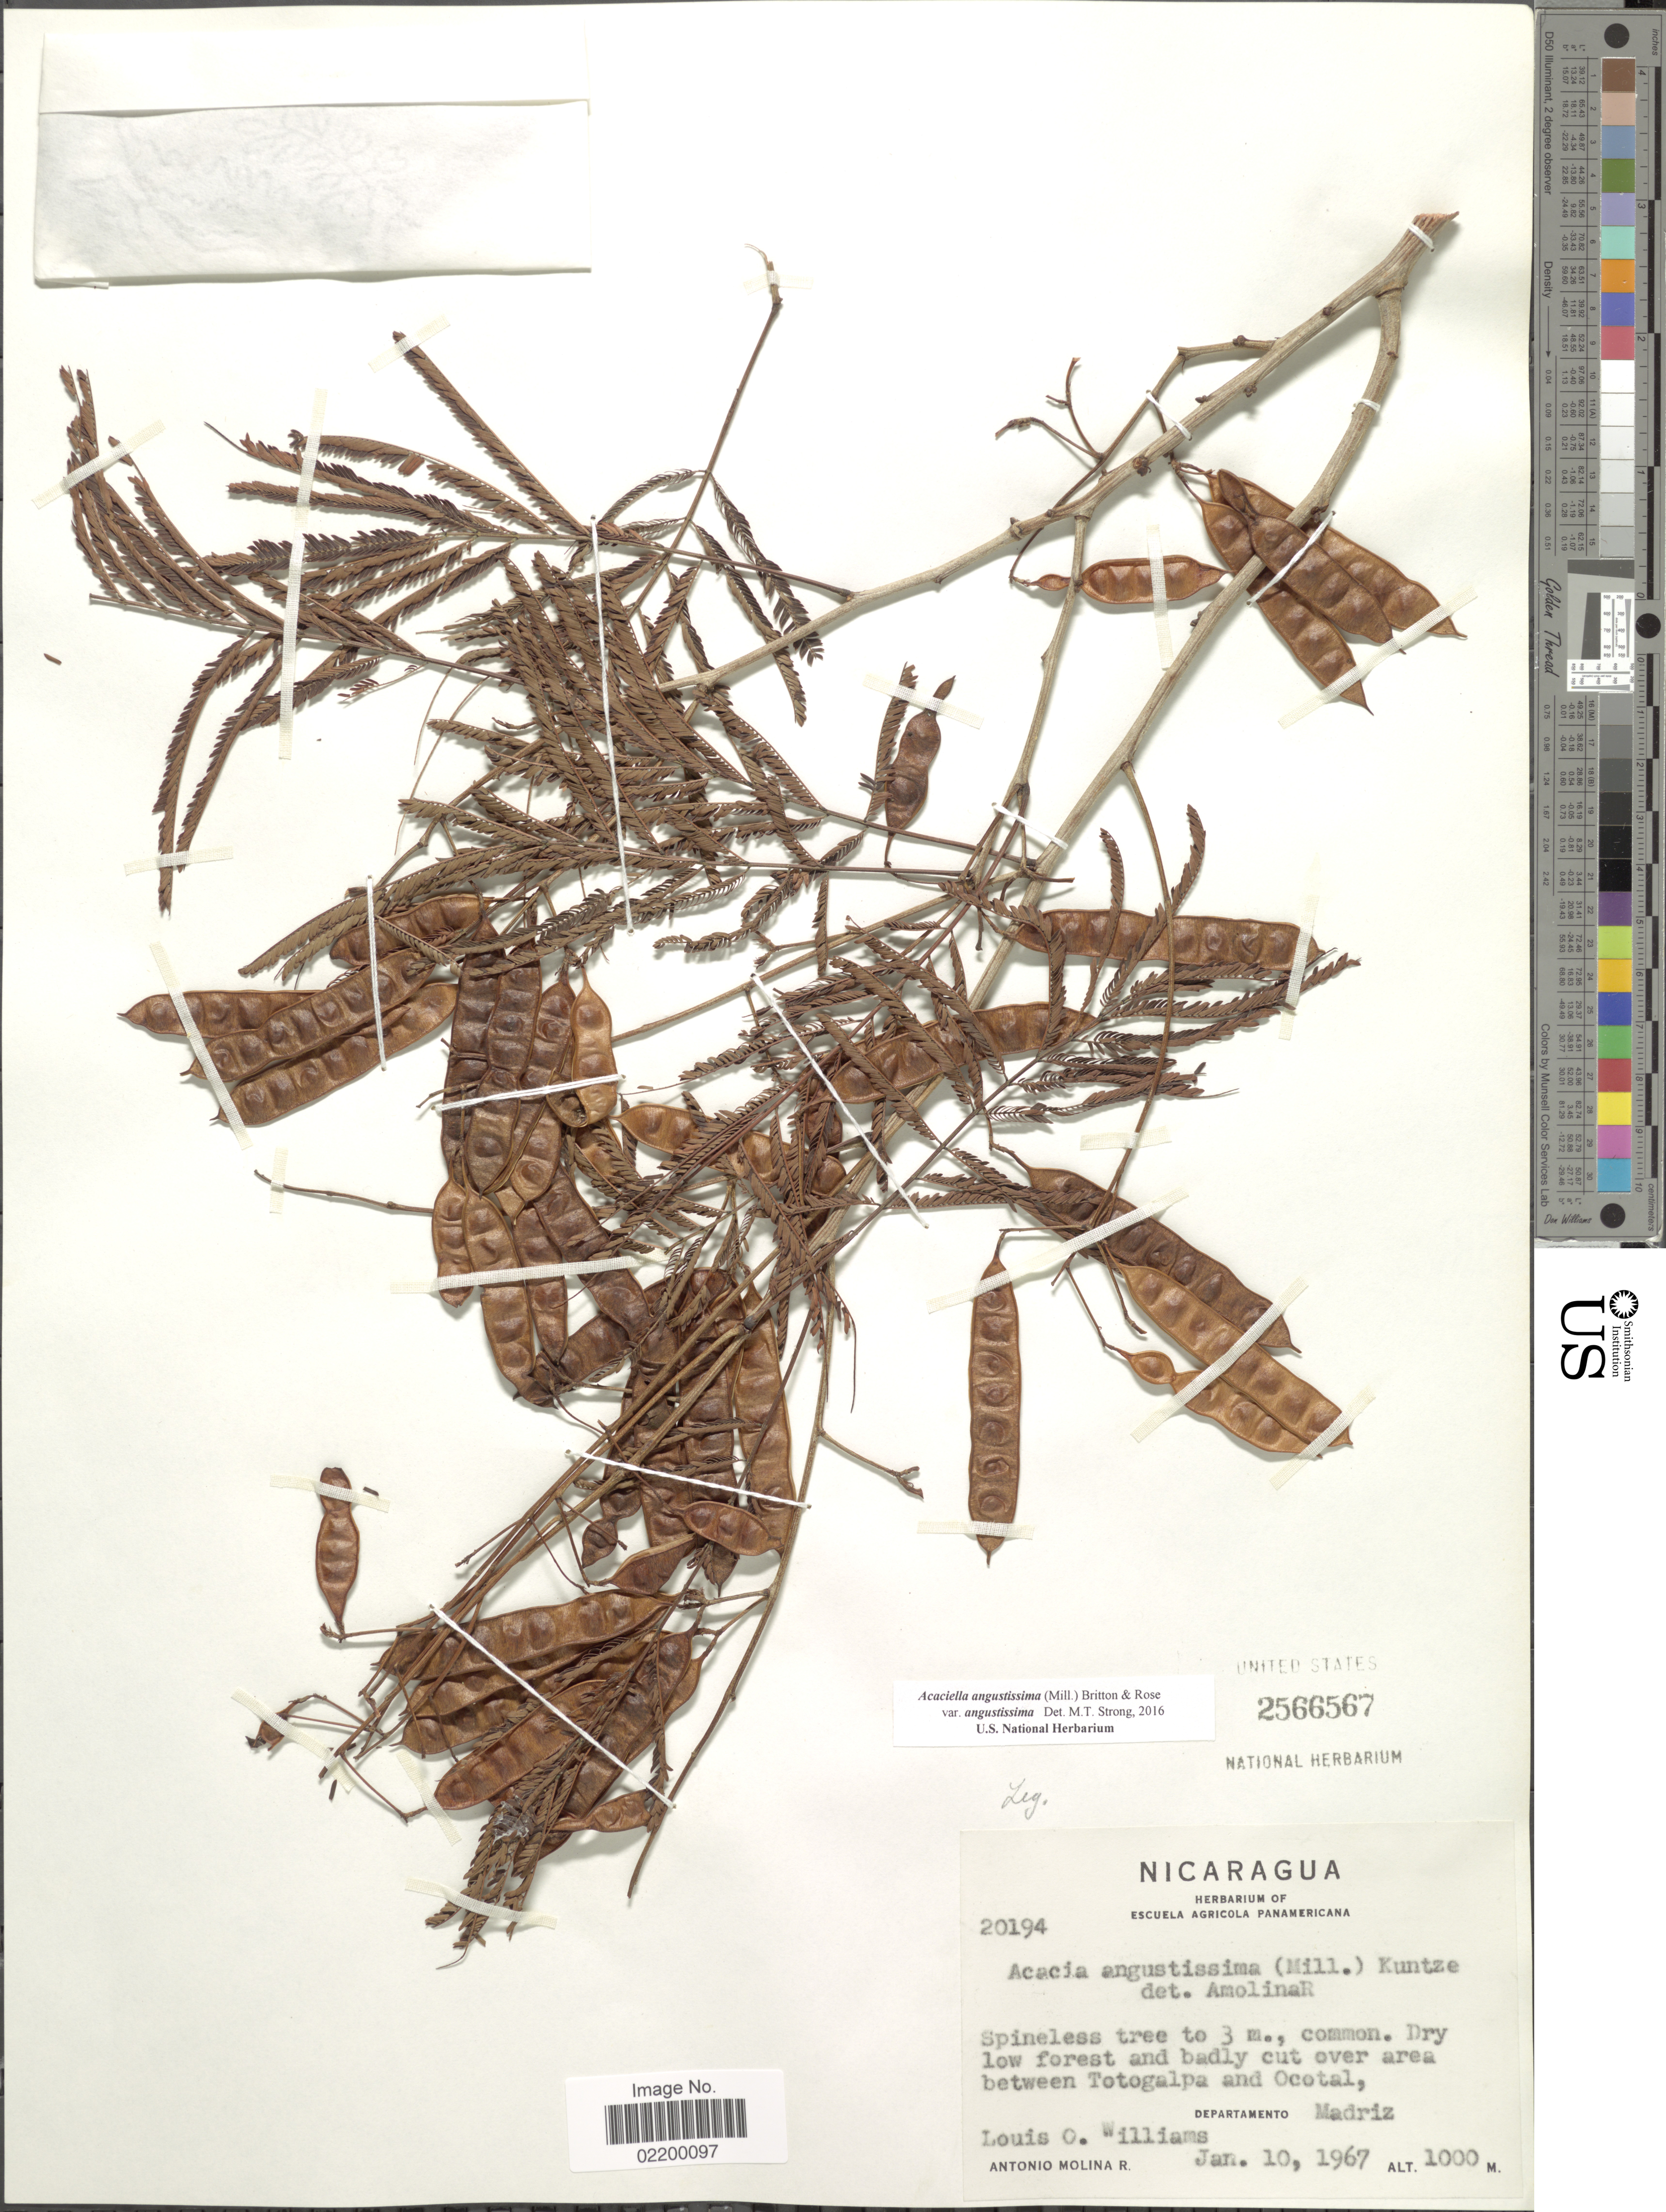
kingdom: Plantae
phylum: Tracheophyta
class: Magnoliopsida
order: Fabales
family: Fabaceae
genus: Acaciella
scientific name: Acaciella angustissima var. angustissima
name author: (Mill.) Britton & Rose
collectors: L. O. Williams & A. Molina R.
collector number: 20194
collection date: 1967-01-10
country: Nicaragua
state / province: Madriz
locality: Area between Totogalpa and Ocota, Departamento Madriz.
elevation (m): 1000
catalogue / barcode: US 2566567